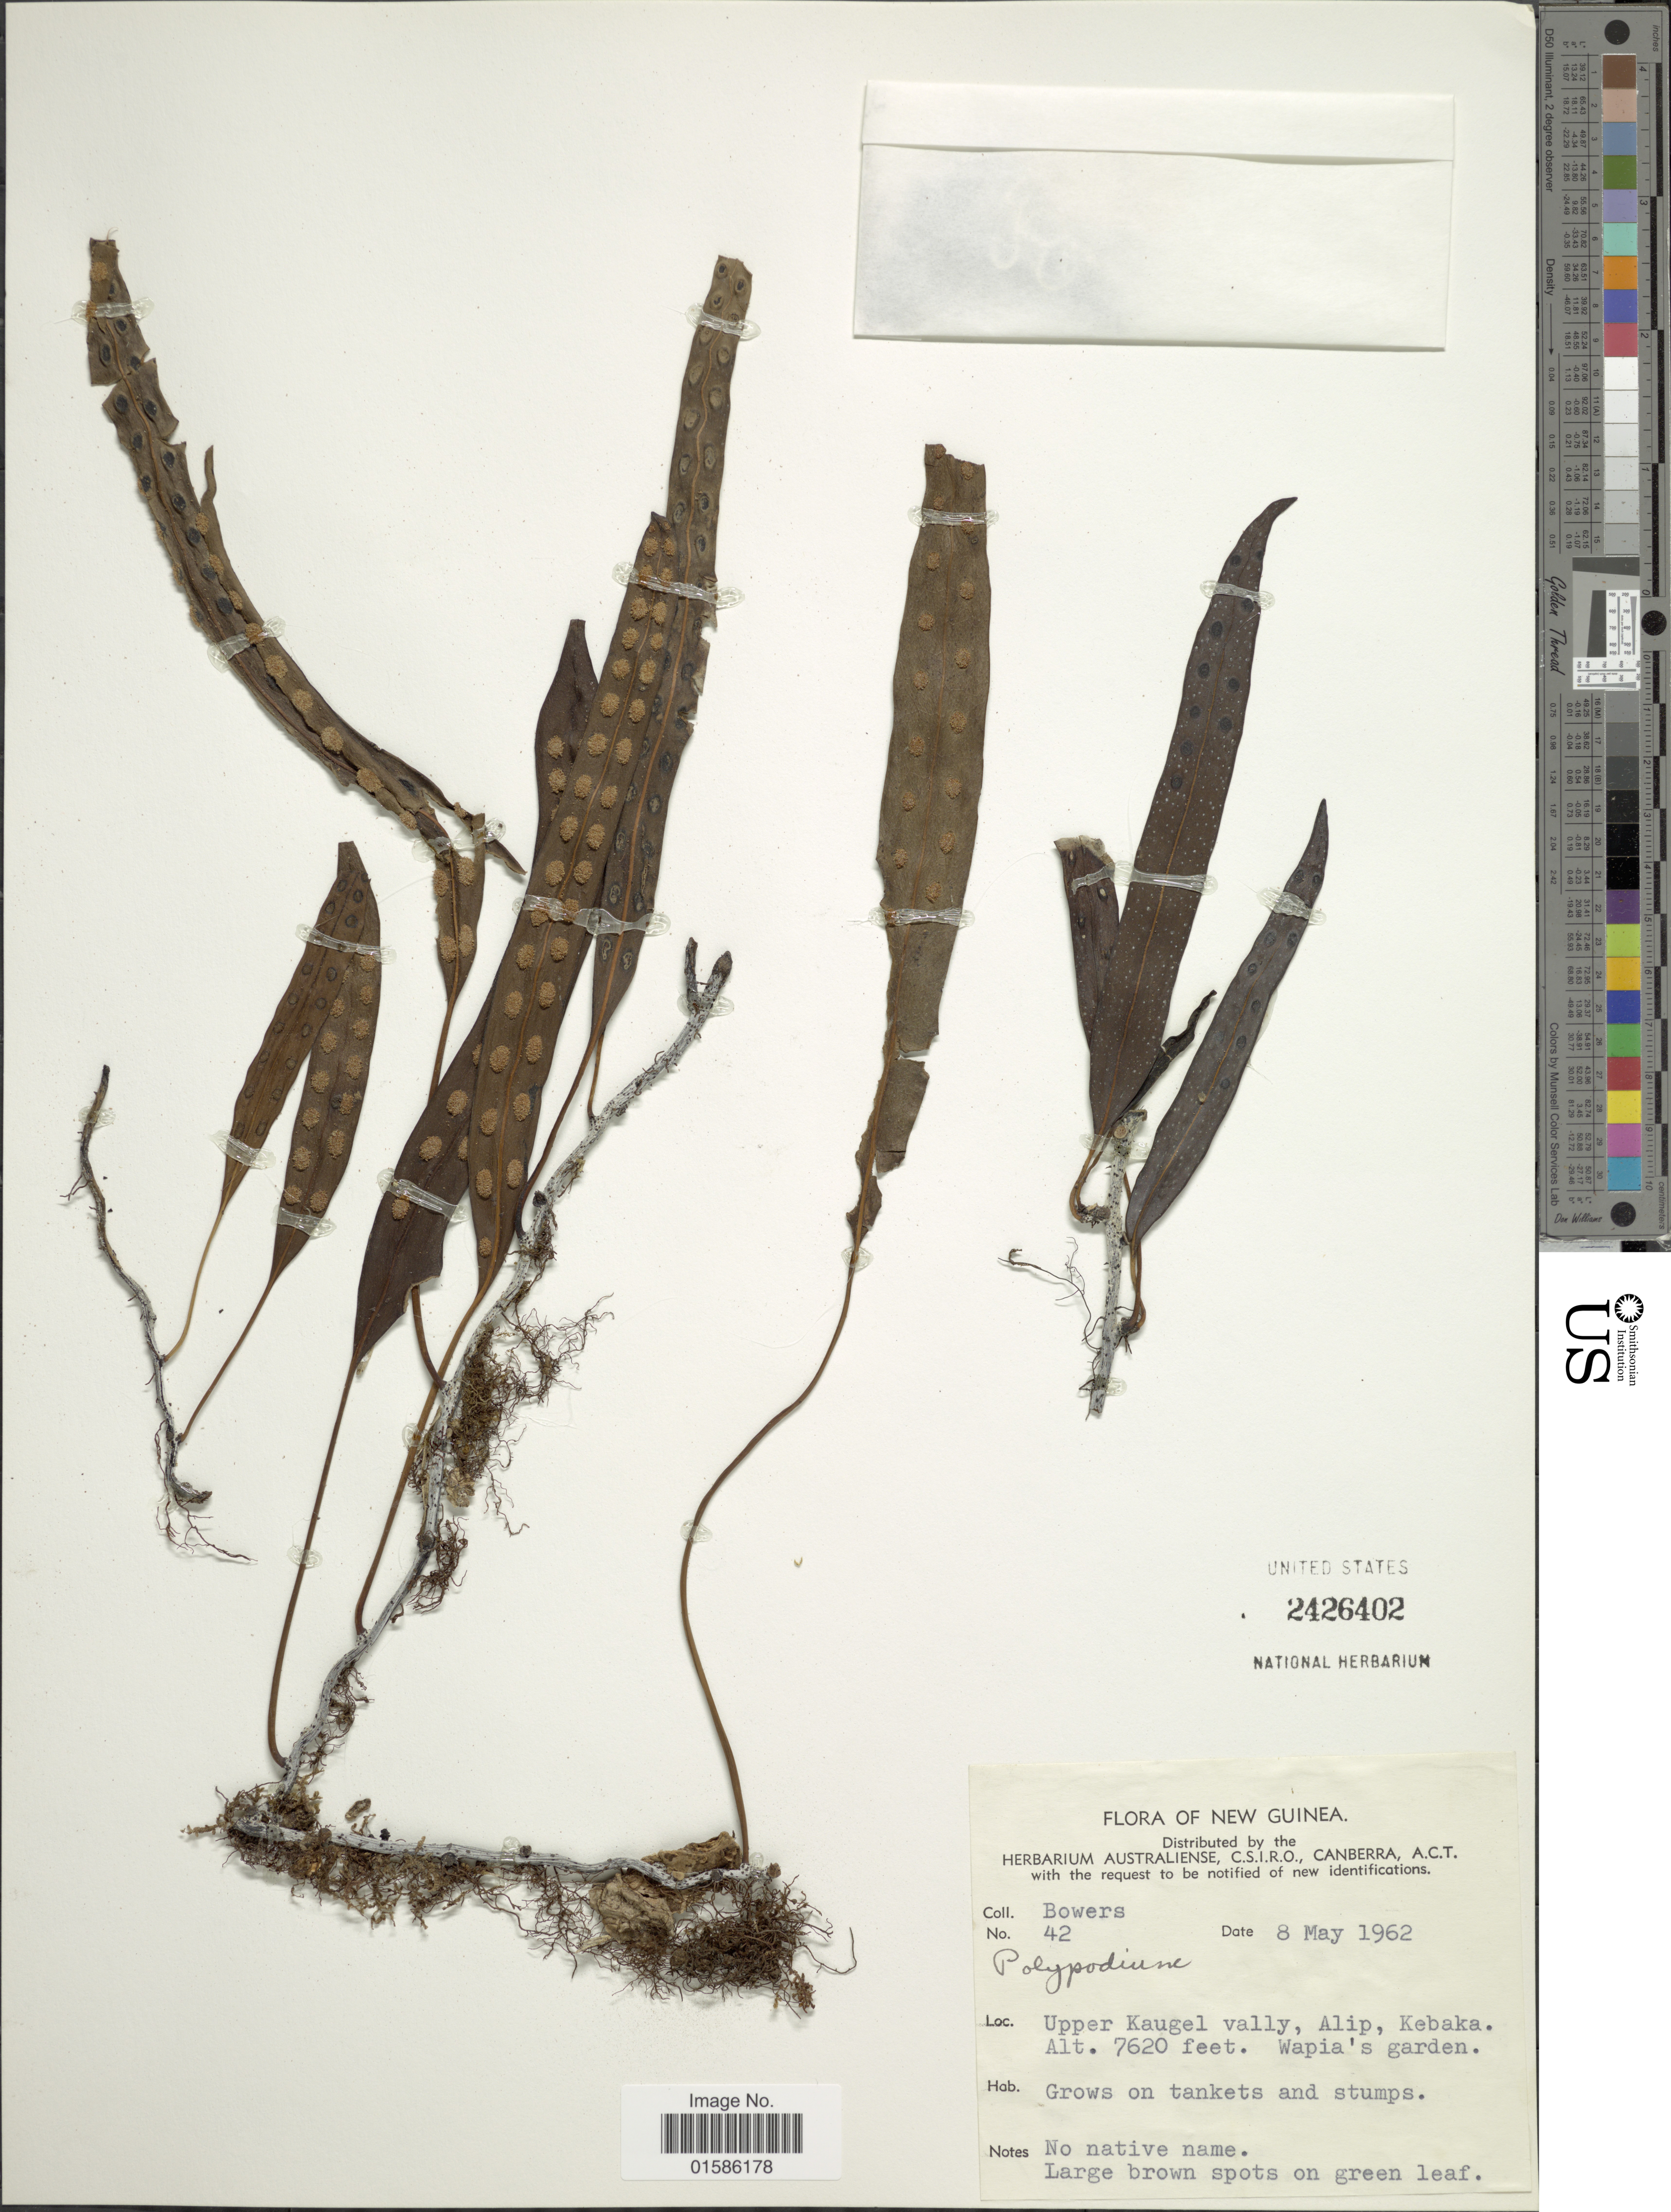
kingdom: Plantae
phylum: Tracheophyta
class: Polypodiopsida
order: Polypodiales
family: Polypodiaceae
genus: Microsorum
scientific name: Microsorum cromwellii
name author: (Rosenst.) Copel.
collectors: -. Bowers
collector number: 42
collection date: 1962-05-08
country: Papua New Guinea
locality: New Guinea, Upper Kaugel valley, Alip, Kebaka, Wapia's garden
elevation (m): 2323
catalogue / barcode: US 2426402